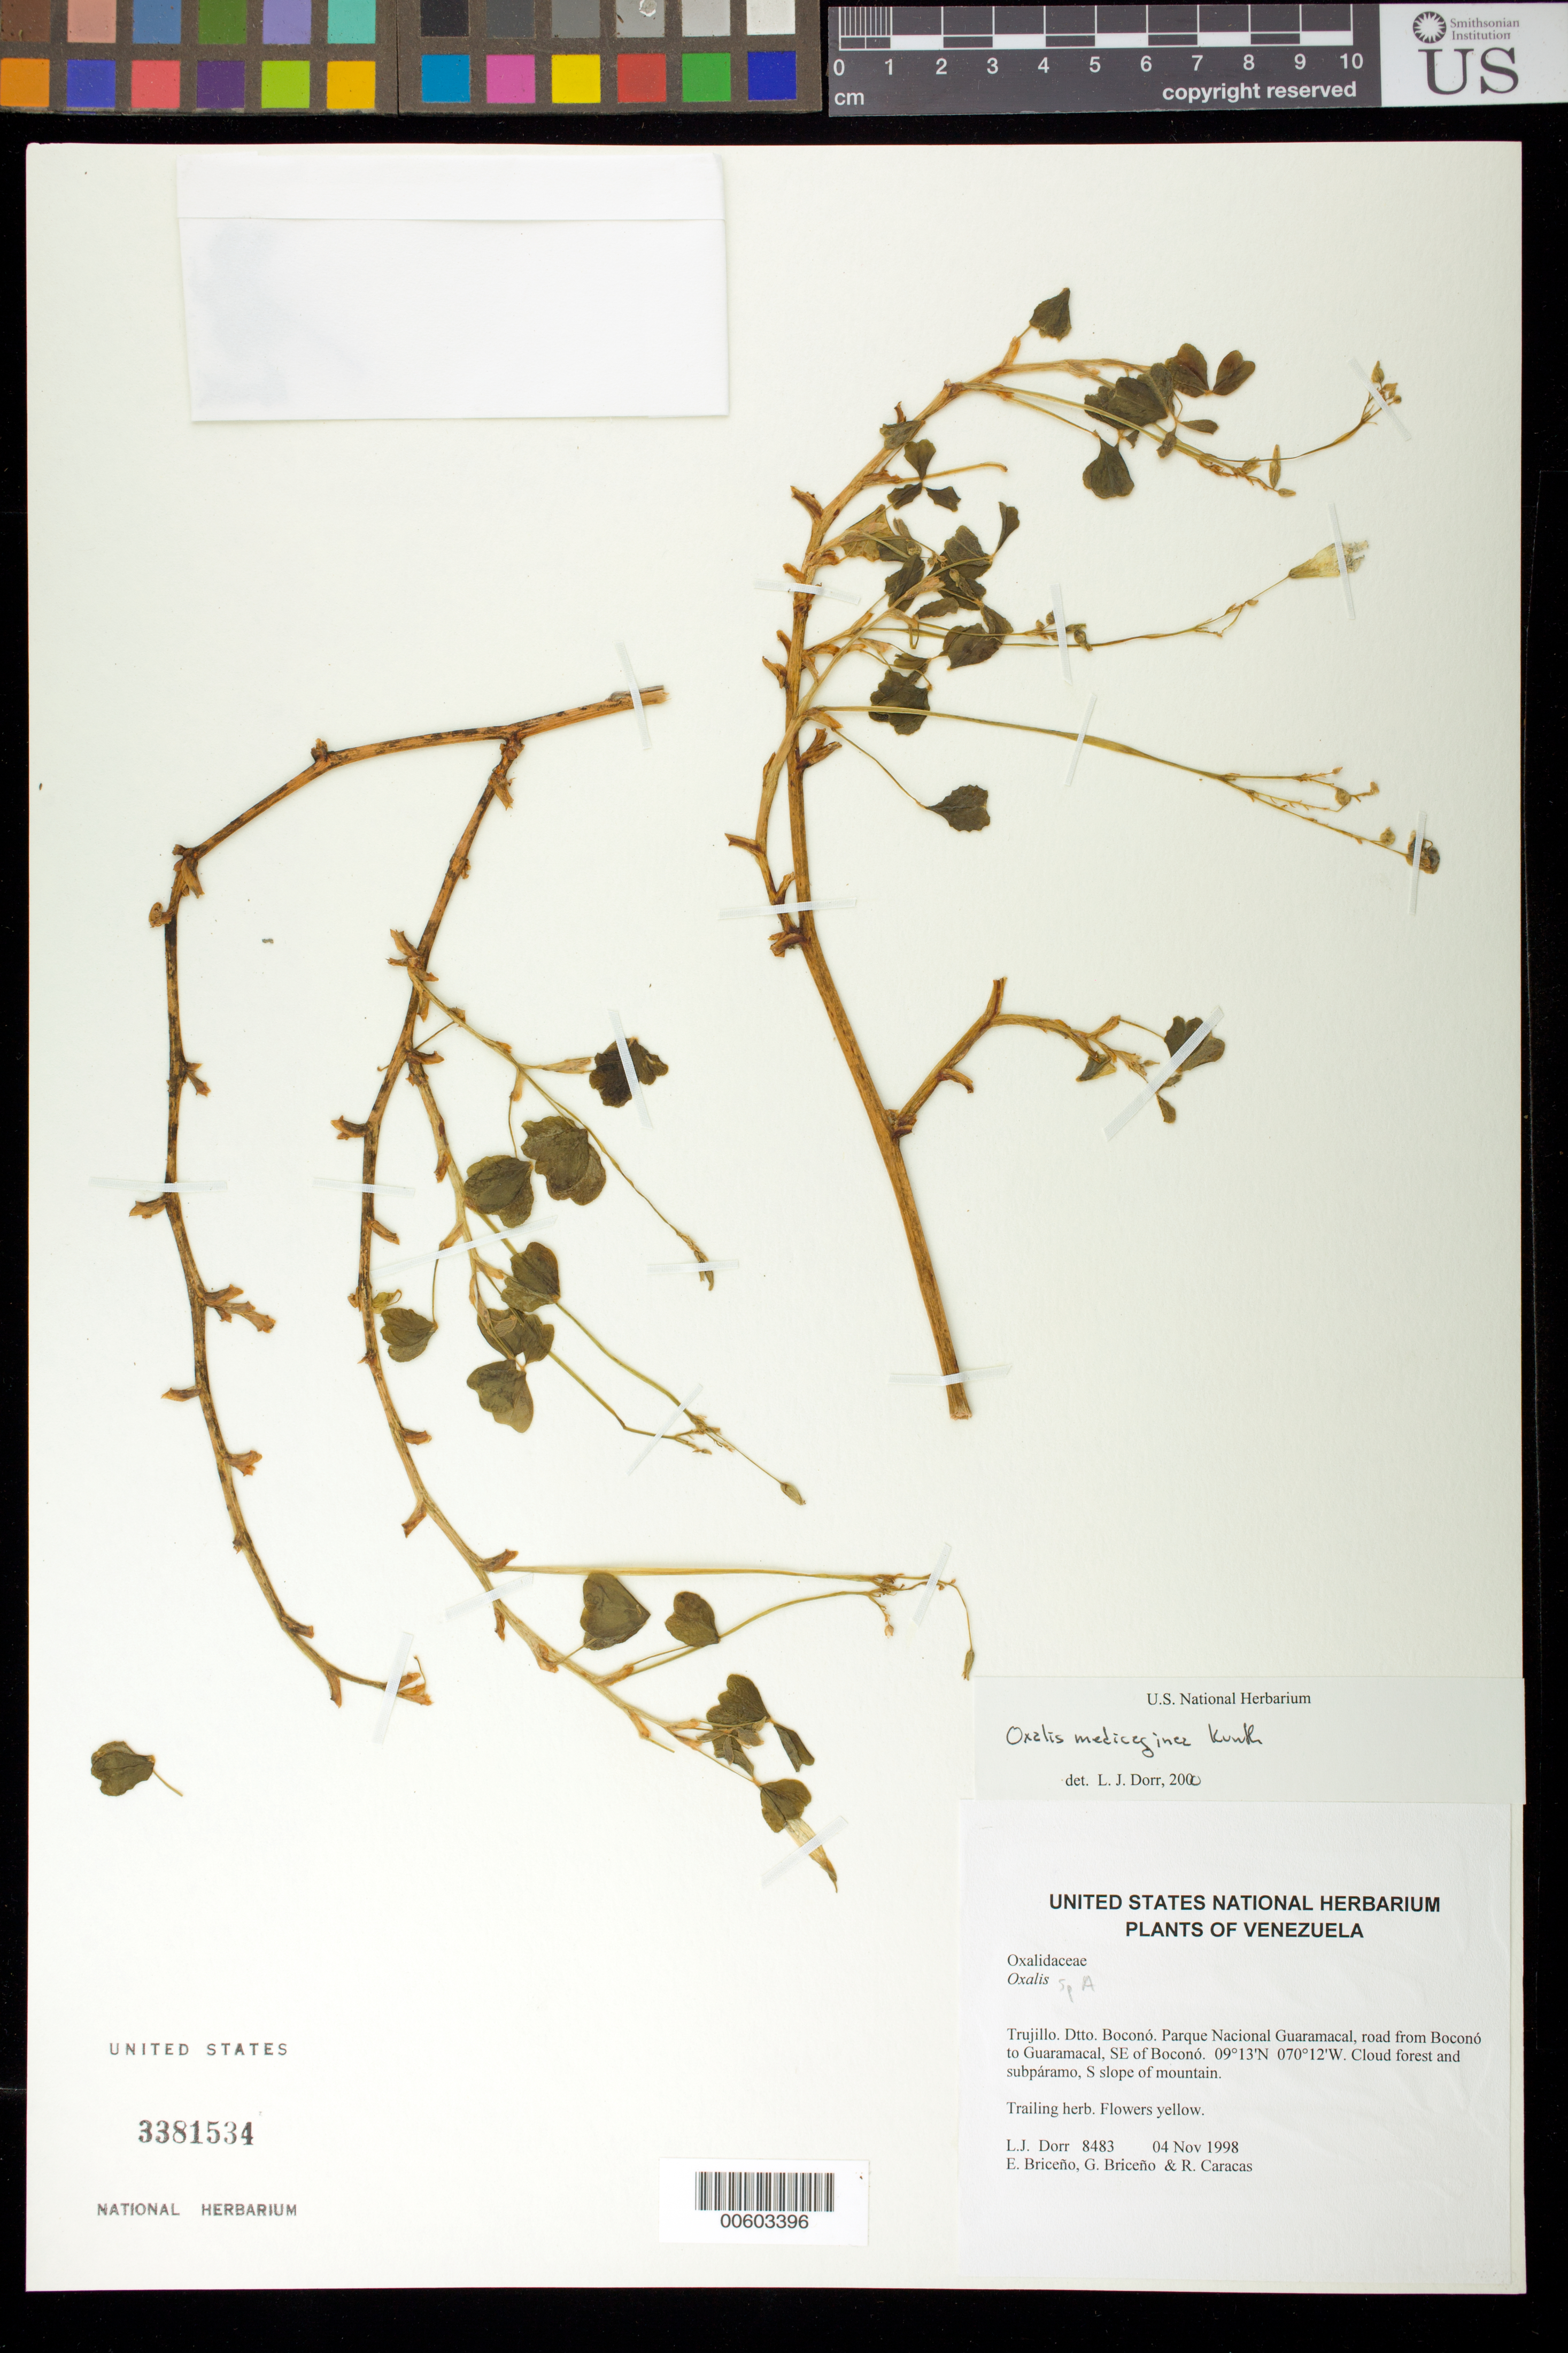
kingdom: Plantae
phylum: Tracheophyta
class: Magnoliopsida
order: Oxalidales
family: Oxalidaceae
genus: Oxalis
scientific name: Oxalis medicaginea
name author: Kunth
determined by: Dorr, L. J., (BOT), Smithsonian Institution - National Museum of Natural History (UNITED STATES)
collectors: L. J. Dorr, E. Briceño, G. Briceño & R. Caracas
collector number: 8483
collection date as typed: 04 Nov 1998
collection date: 1998-11-04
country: Venezuela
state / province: Trujillo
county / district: Boconó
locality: Parque Nacional Guaramacal, road from Boconó to Guaramacal, SE of Boconó.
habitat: Cloud forest and subpáramo, S slope of mountain.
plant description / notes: PORT, US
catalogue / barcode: US 3381534